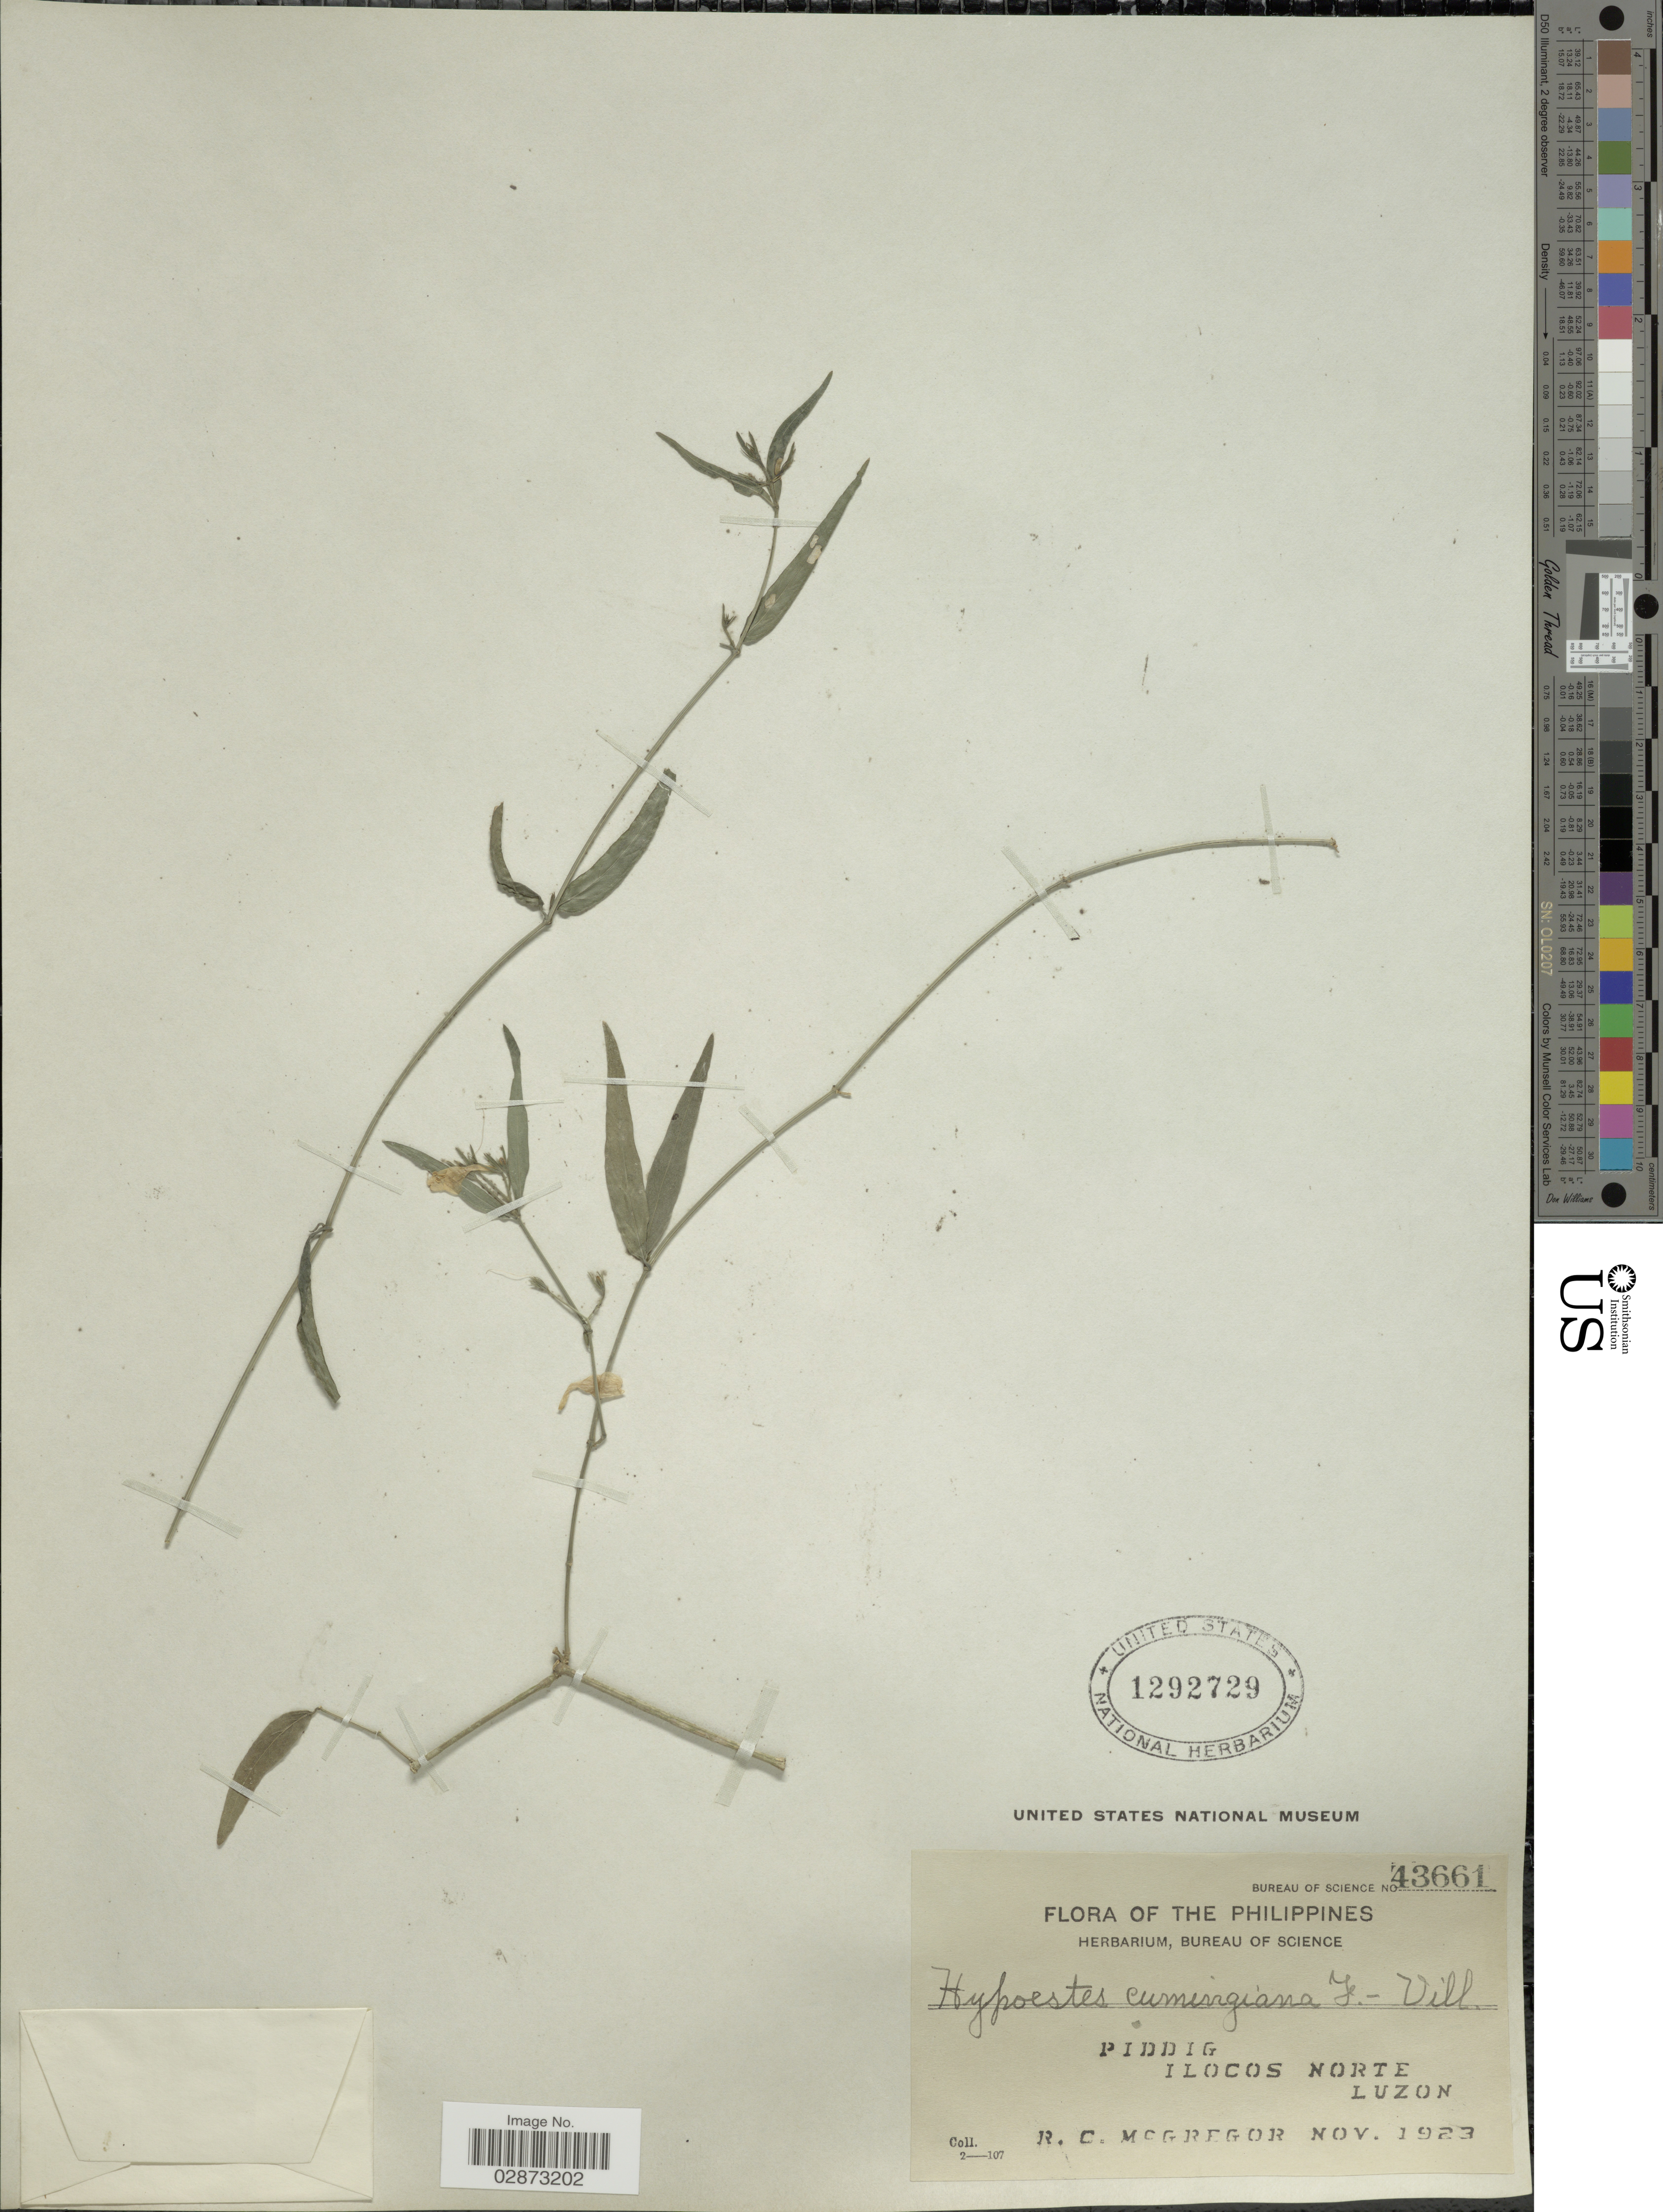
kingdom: Plantae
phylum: Tracheophyta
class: Magnoliopsida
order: Lamiales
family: Acanthaceae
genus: Hypoestes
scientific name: Hypoestes cumingiana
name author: (Nees) Benth. & Hook. f.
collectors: R. C. McGregor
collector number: Bureau of Science 43661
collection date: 1923-11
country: Philippines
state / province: Ilocos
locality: Piddig. Ilocos Norte. Luzon.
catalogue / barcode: US 1292729